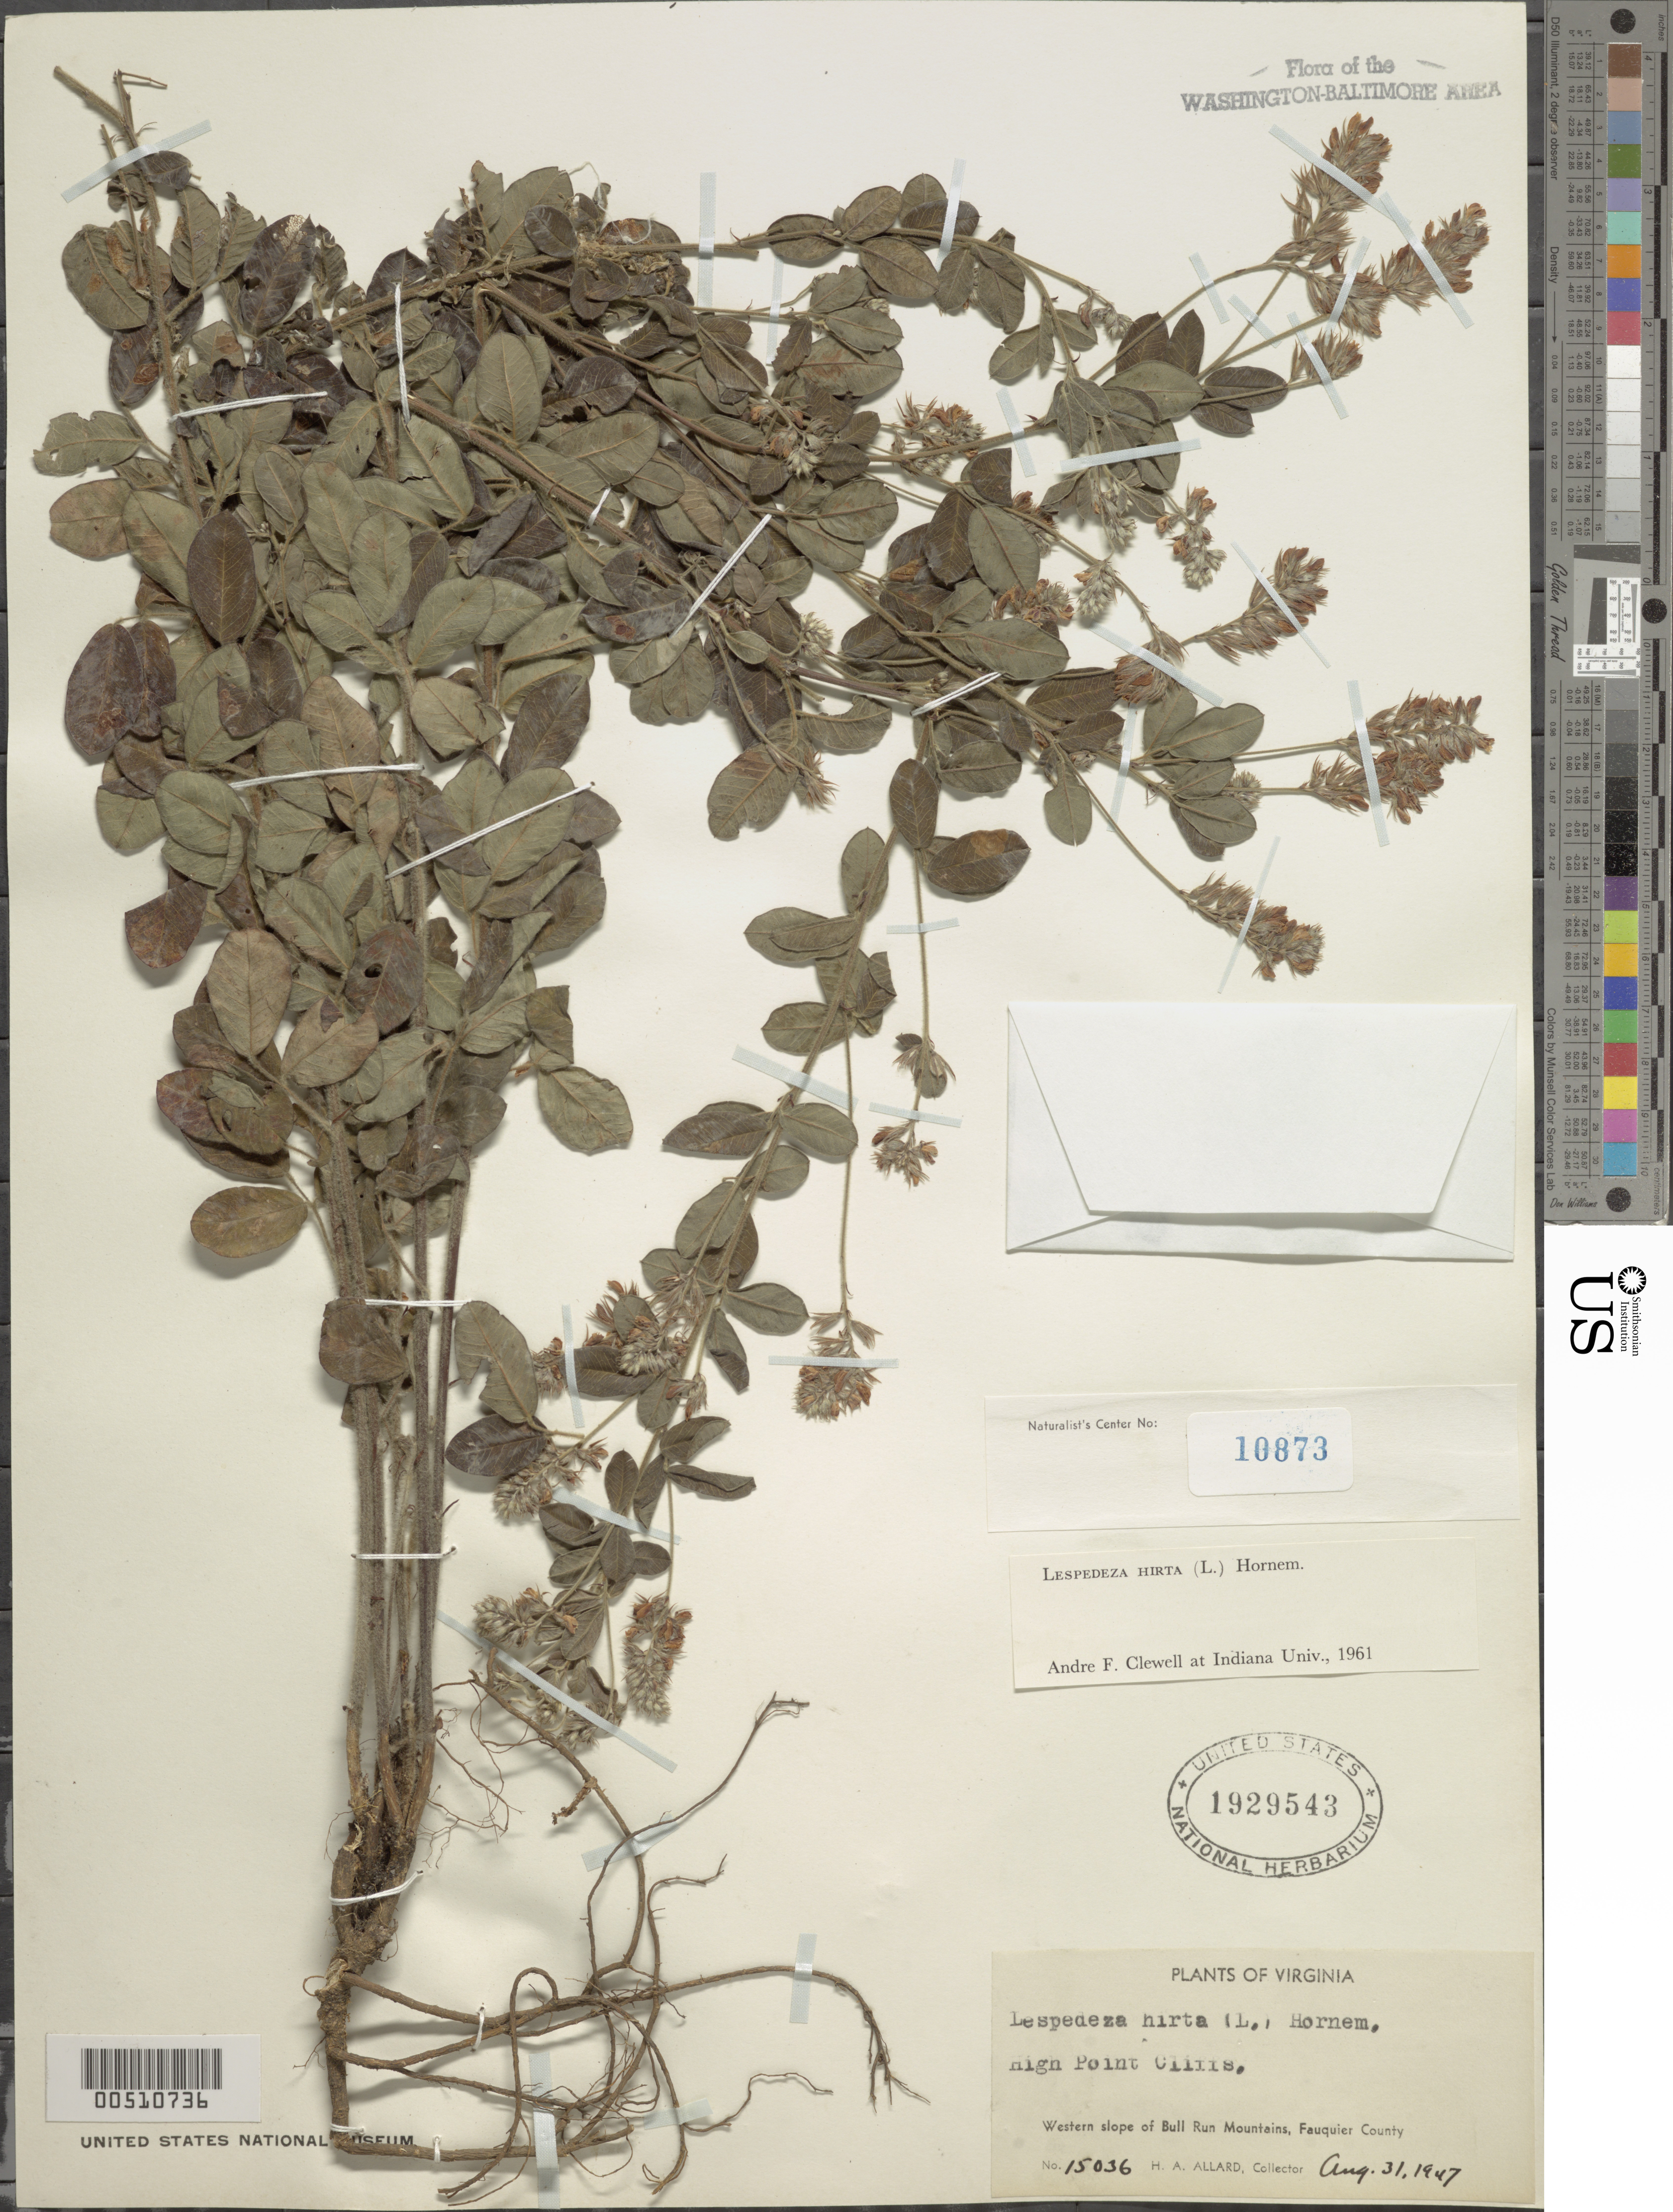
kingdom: Plantae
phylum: Tracheophyta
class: Magnoliopsida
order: Fabales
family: Fabaceae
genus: Lespedeza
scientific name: Lespedeza hirta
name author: (L.) Hornem.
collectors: H. A. Allard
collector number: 15036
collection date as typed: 31 Aug 1947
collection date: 1947-08-31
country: United States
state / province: Virginia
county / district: Fauquier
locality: High Point Cliffs, W slope of Bull Run Mts. Bull Run Mts.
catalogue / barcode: US 1929543